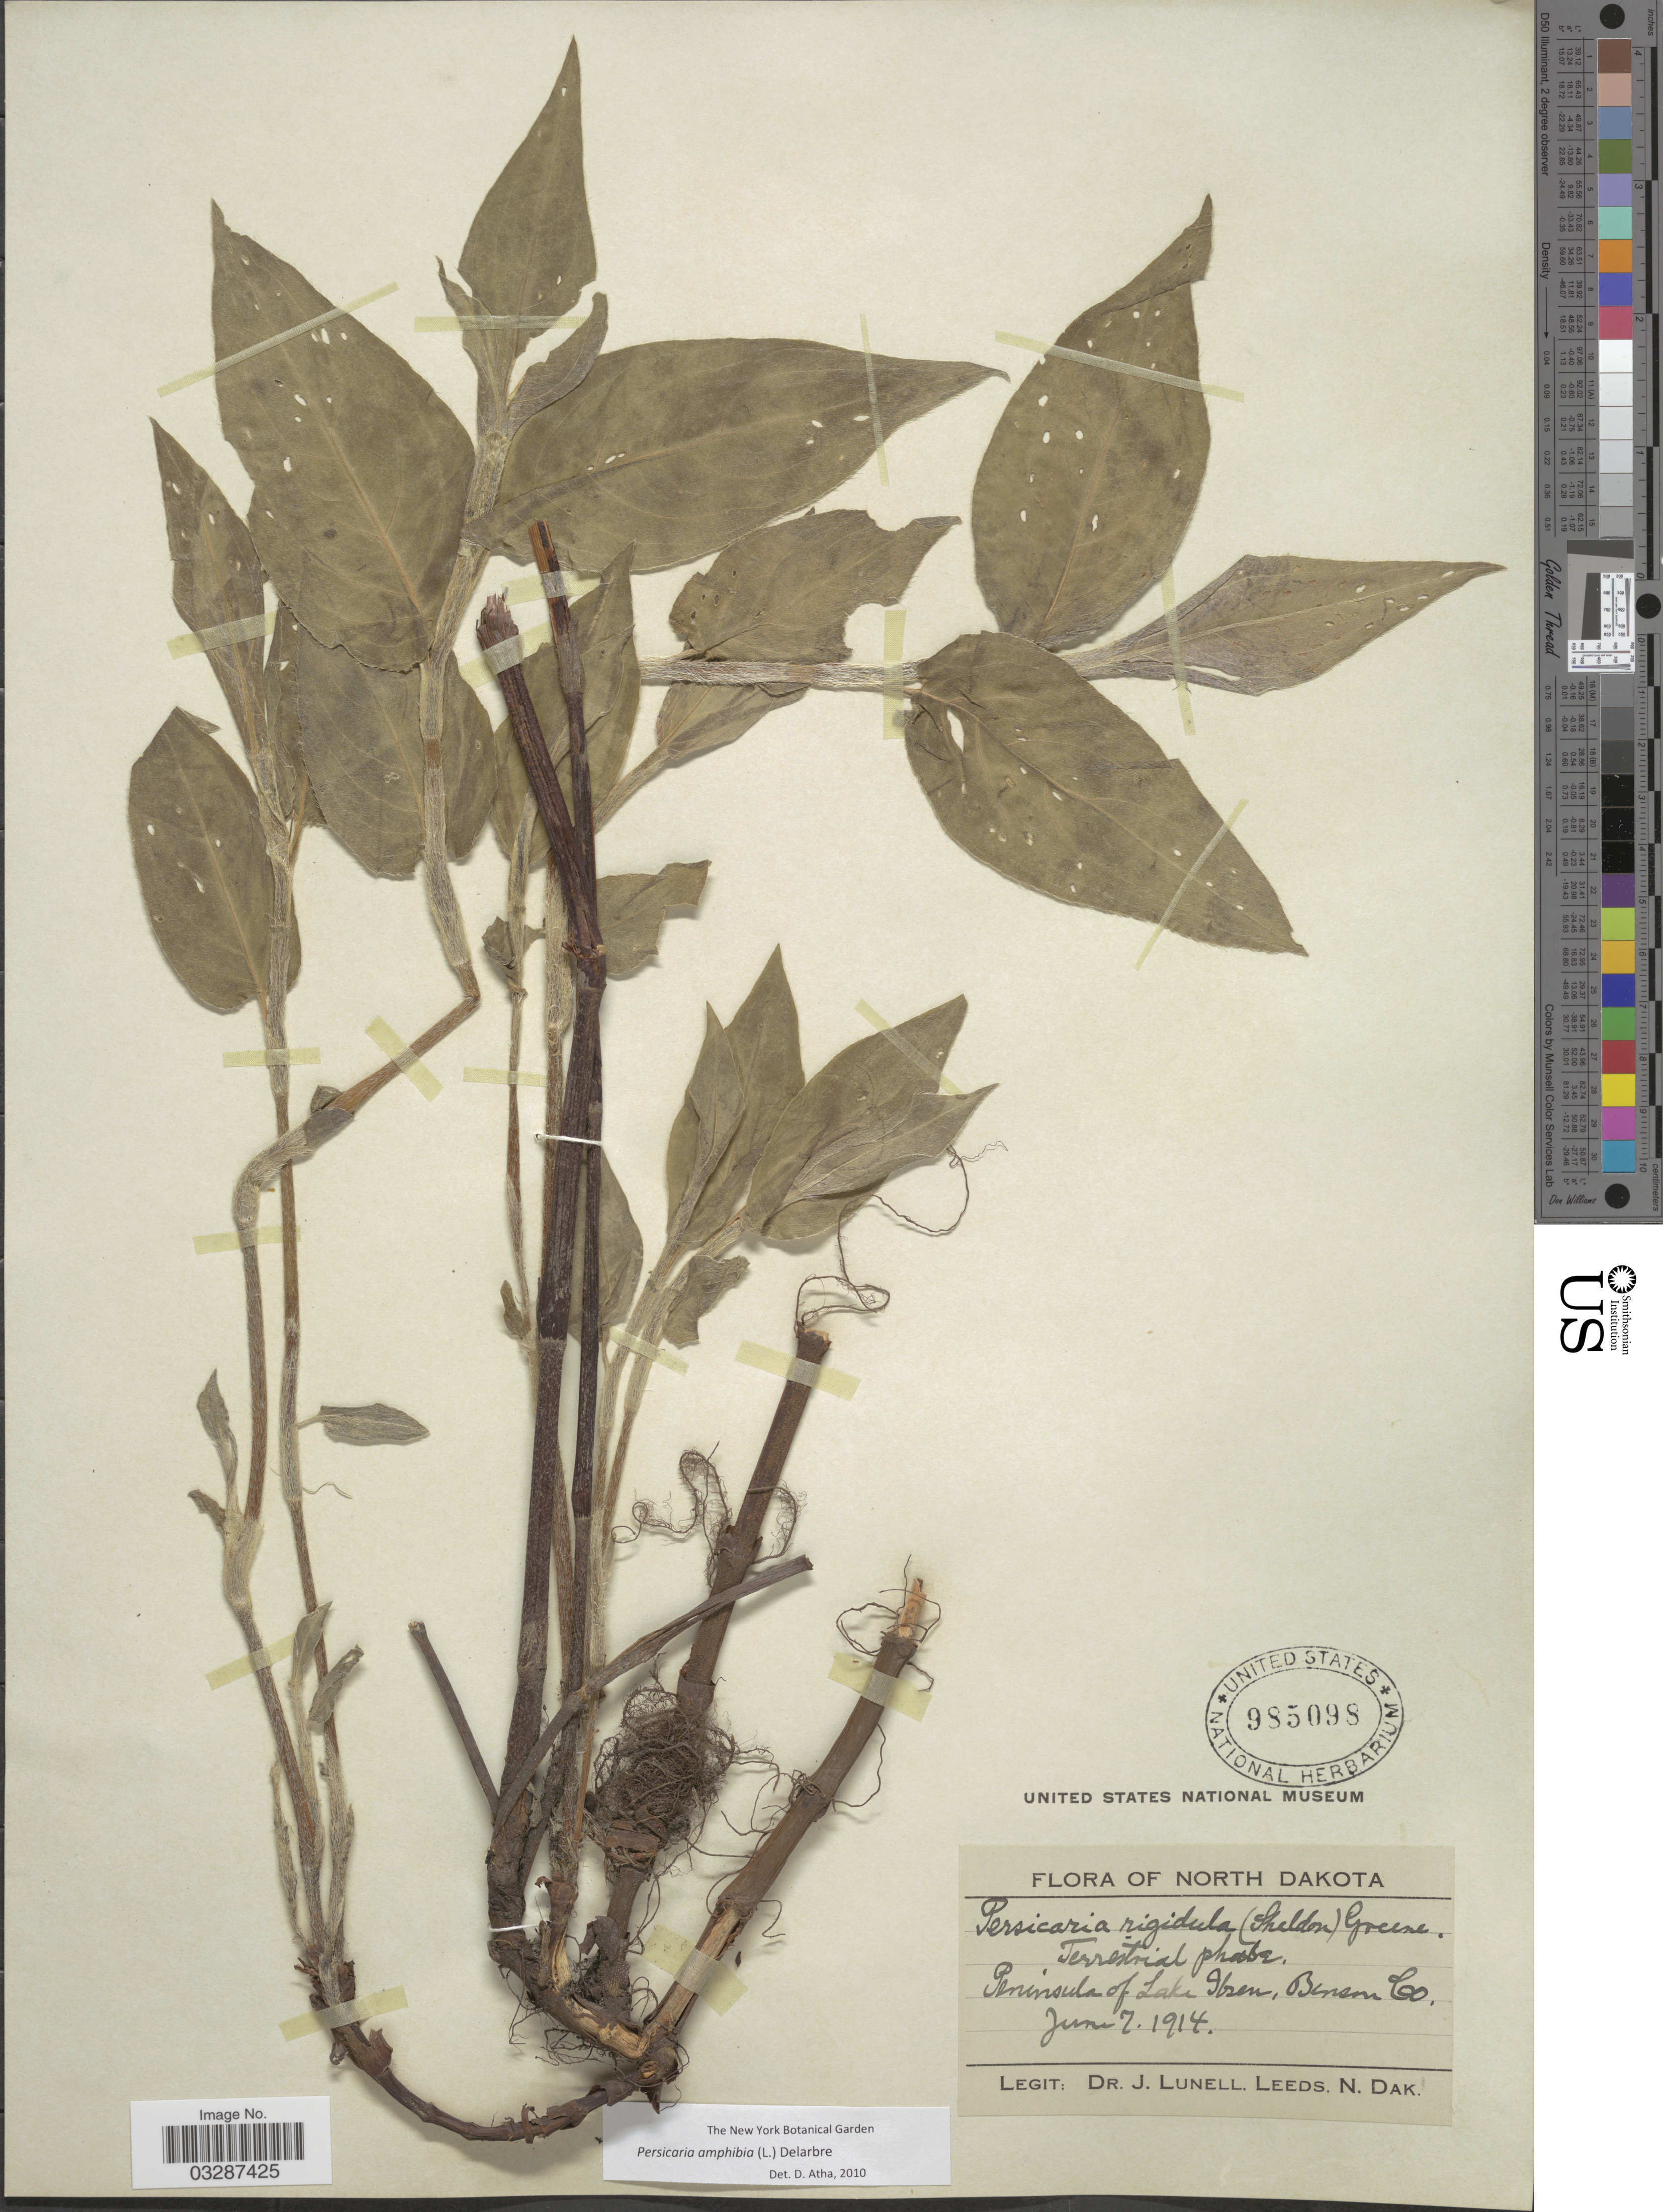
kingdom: Plantae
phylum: Tracheophyta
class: Magnoliopsida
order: Caryophyllales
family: Polygonaceae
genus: Persicaria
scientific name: Persicaria amphibia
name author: (L.) Delarbre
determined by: Atha, D. E.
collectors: J. Lunell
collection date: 1914-06-07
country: United States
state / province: North Dakota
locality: Peninsula of Lake Ibsen, Benson Co.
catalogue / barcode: US 985098